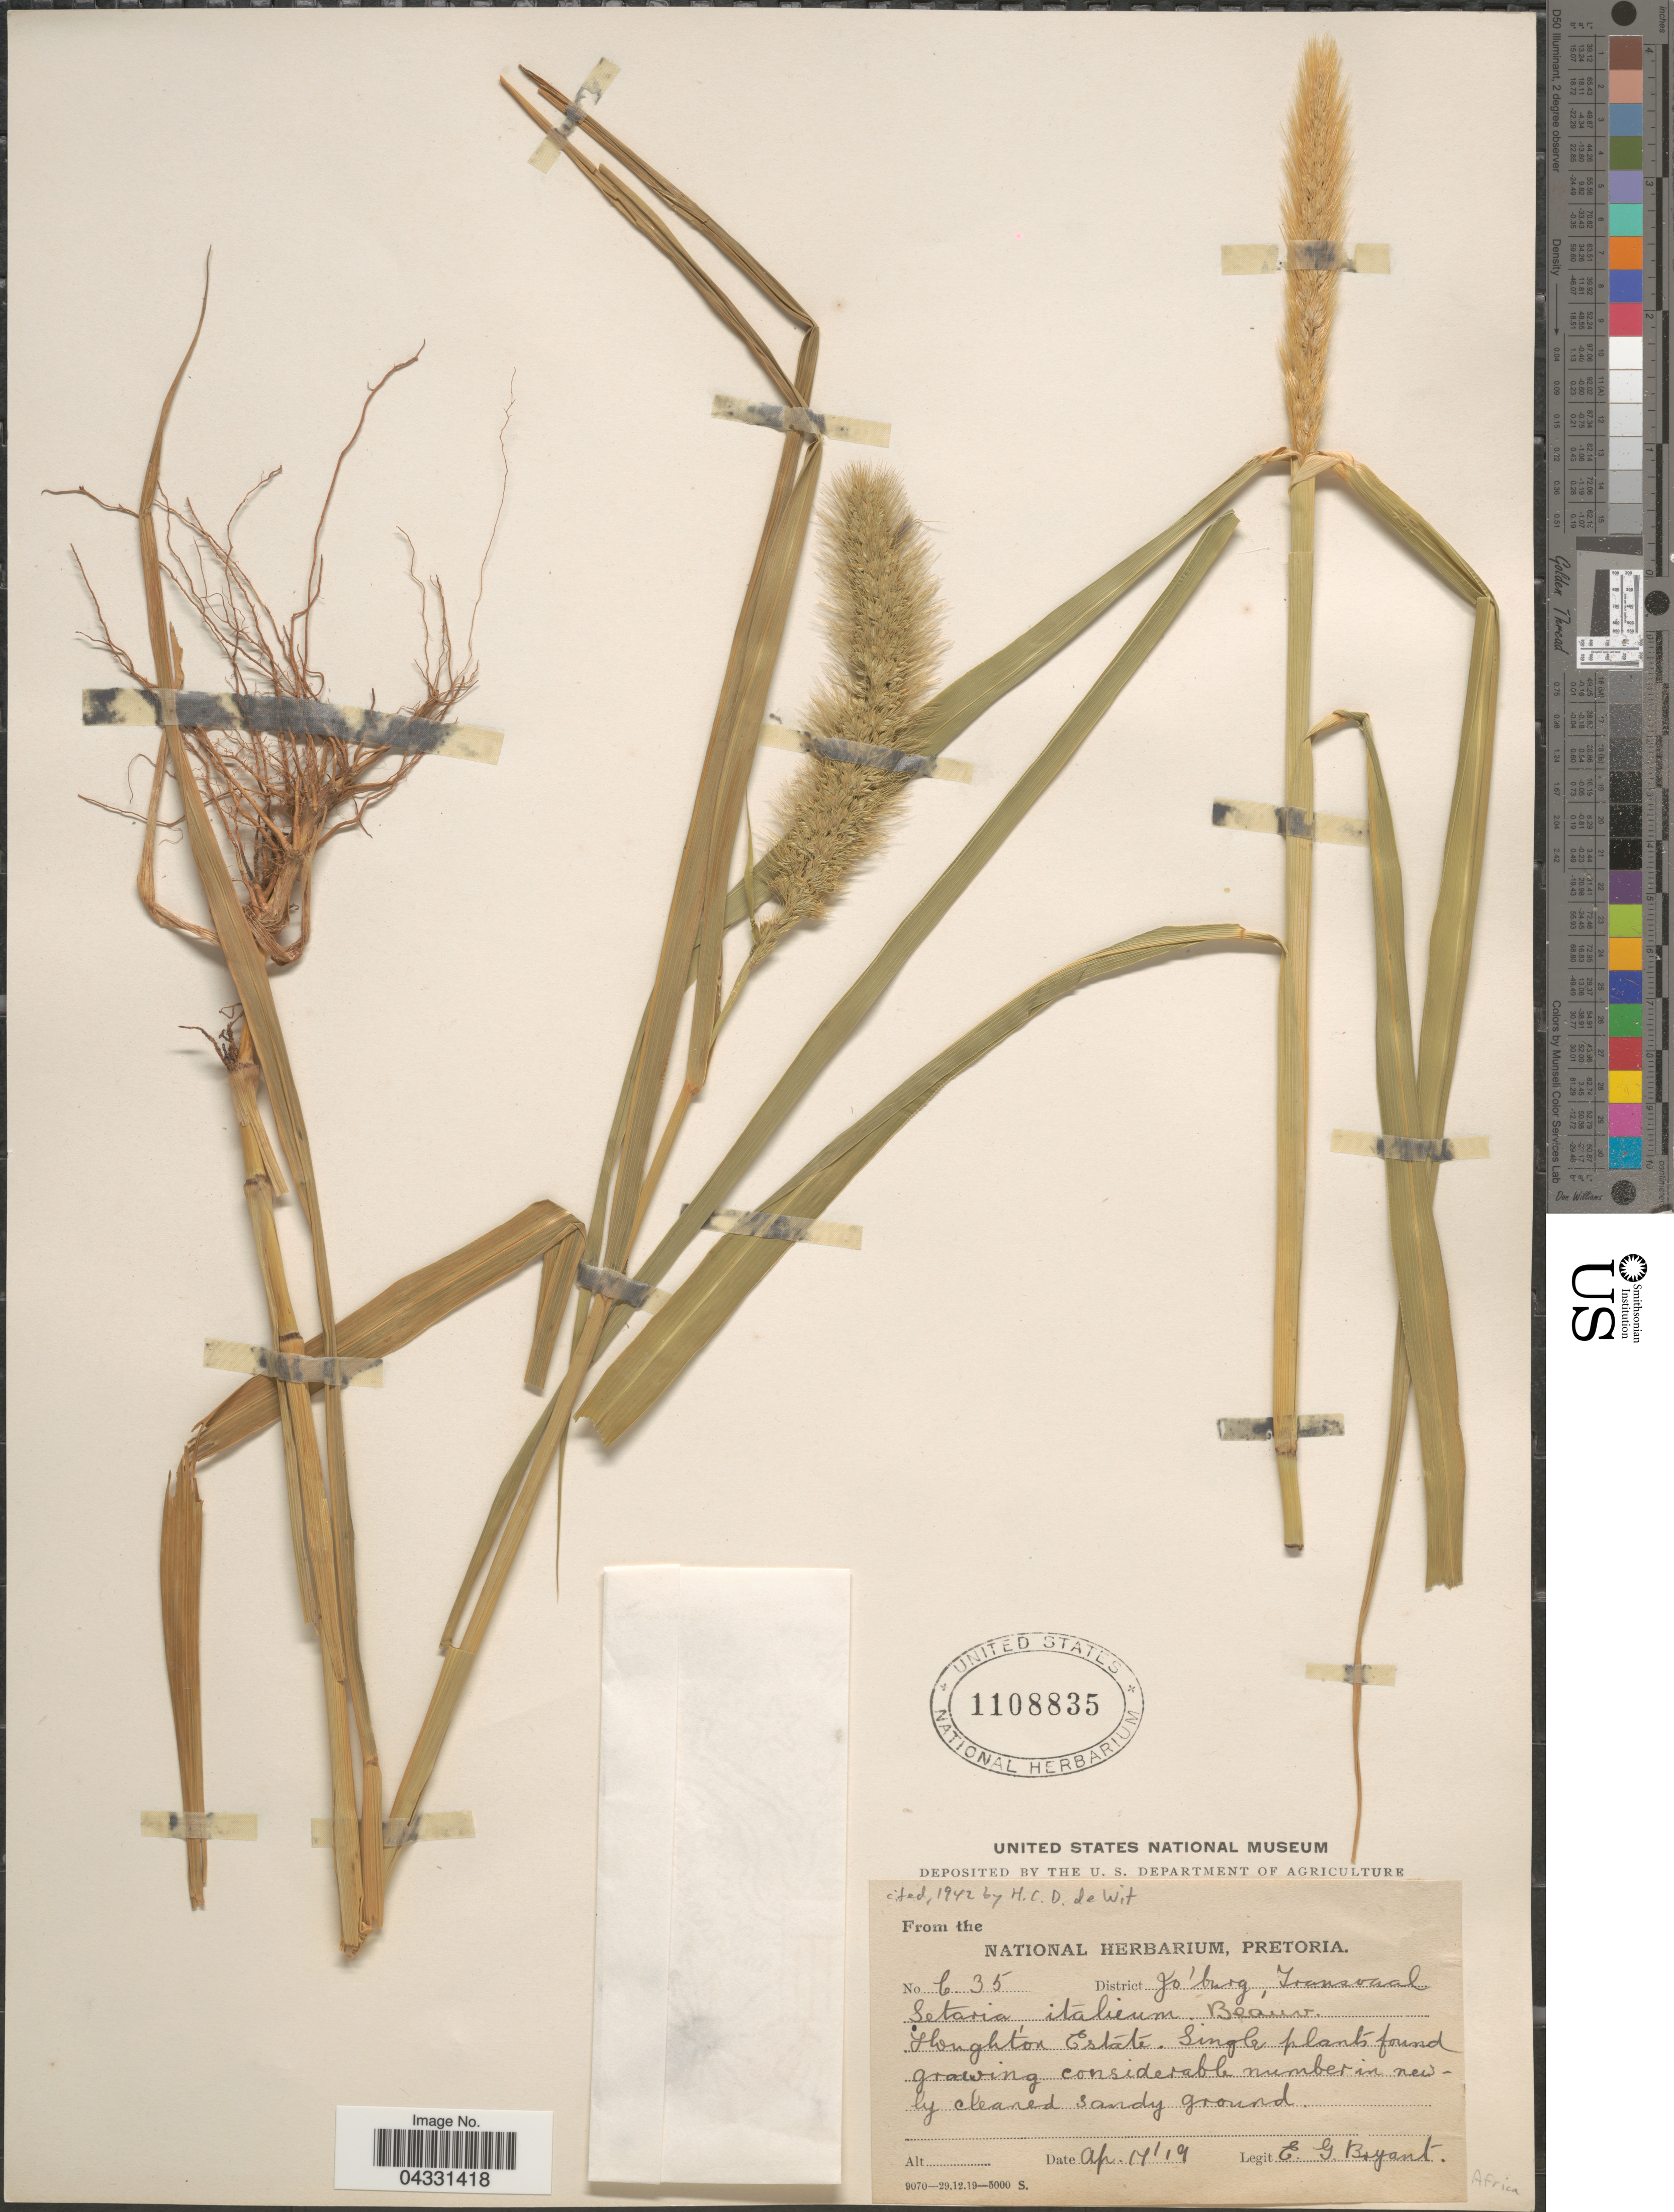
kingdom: Plantae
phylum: Tracheophyta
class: Liliopsida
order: Poales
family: Poaceae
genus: Setaria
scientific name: Setaria italica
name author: (L.) P. Beauv.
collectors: E. Bryant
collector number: C35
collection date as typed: Transcribed d/m/y: 17/4/19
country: South Africa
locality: District Jo'burg, Transvaal. Houghton Estate.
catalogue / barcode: US 1108835